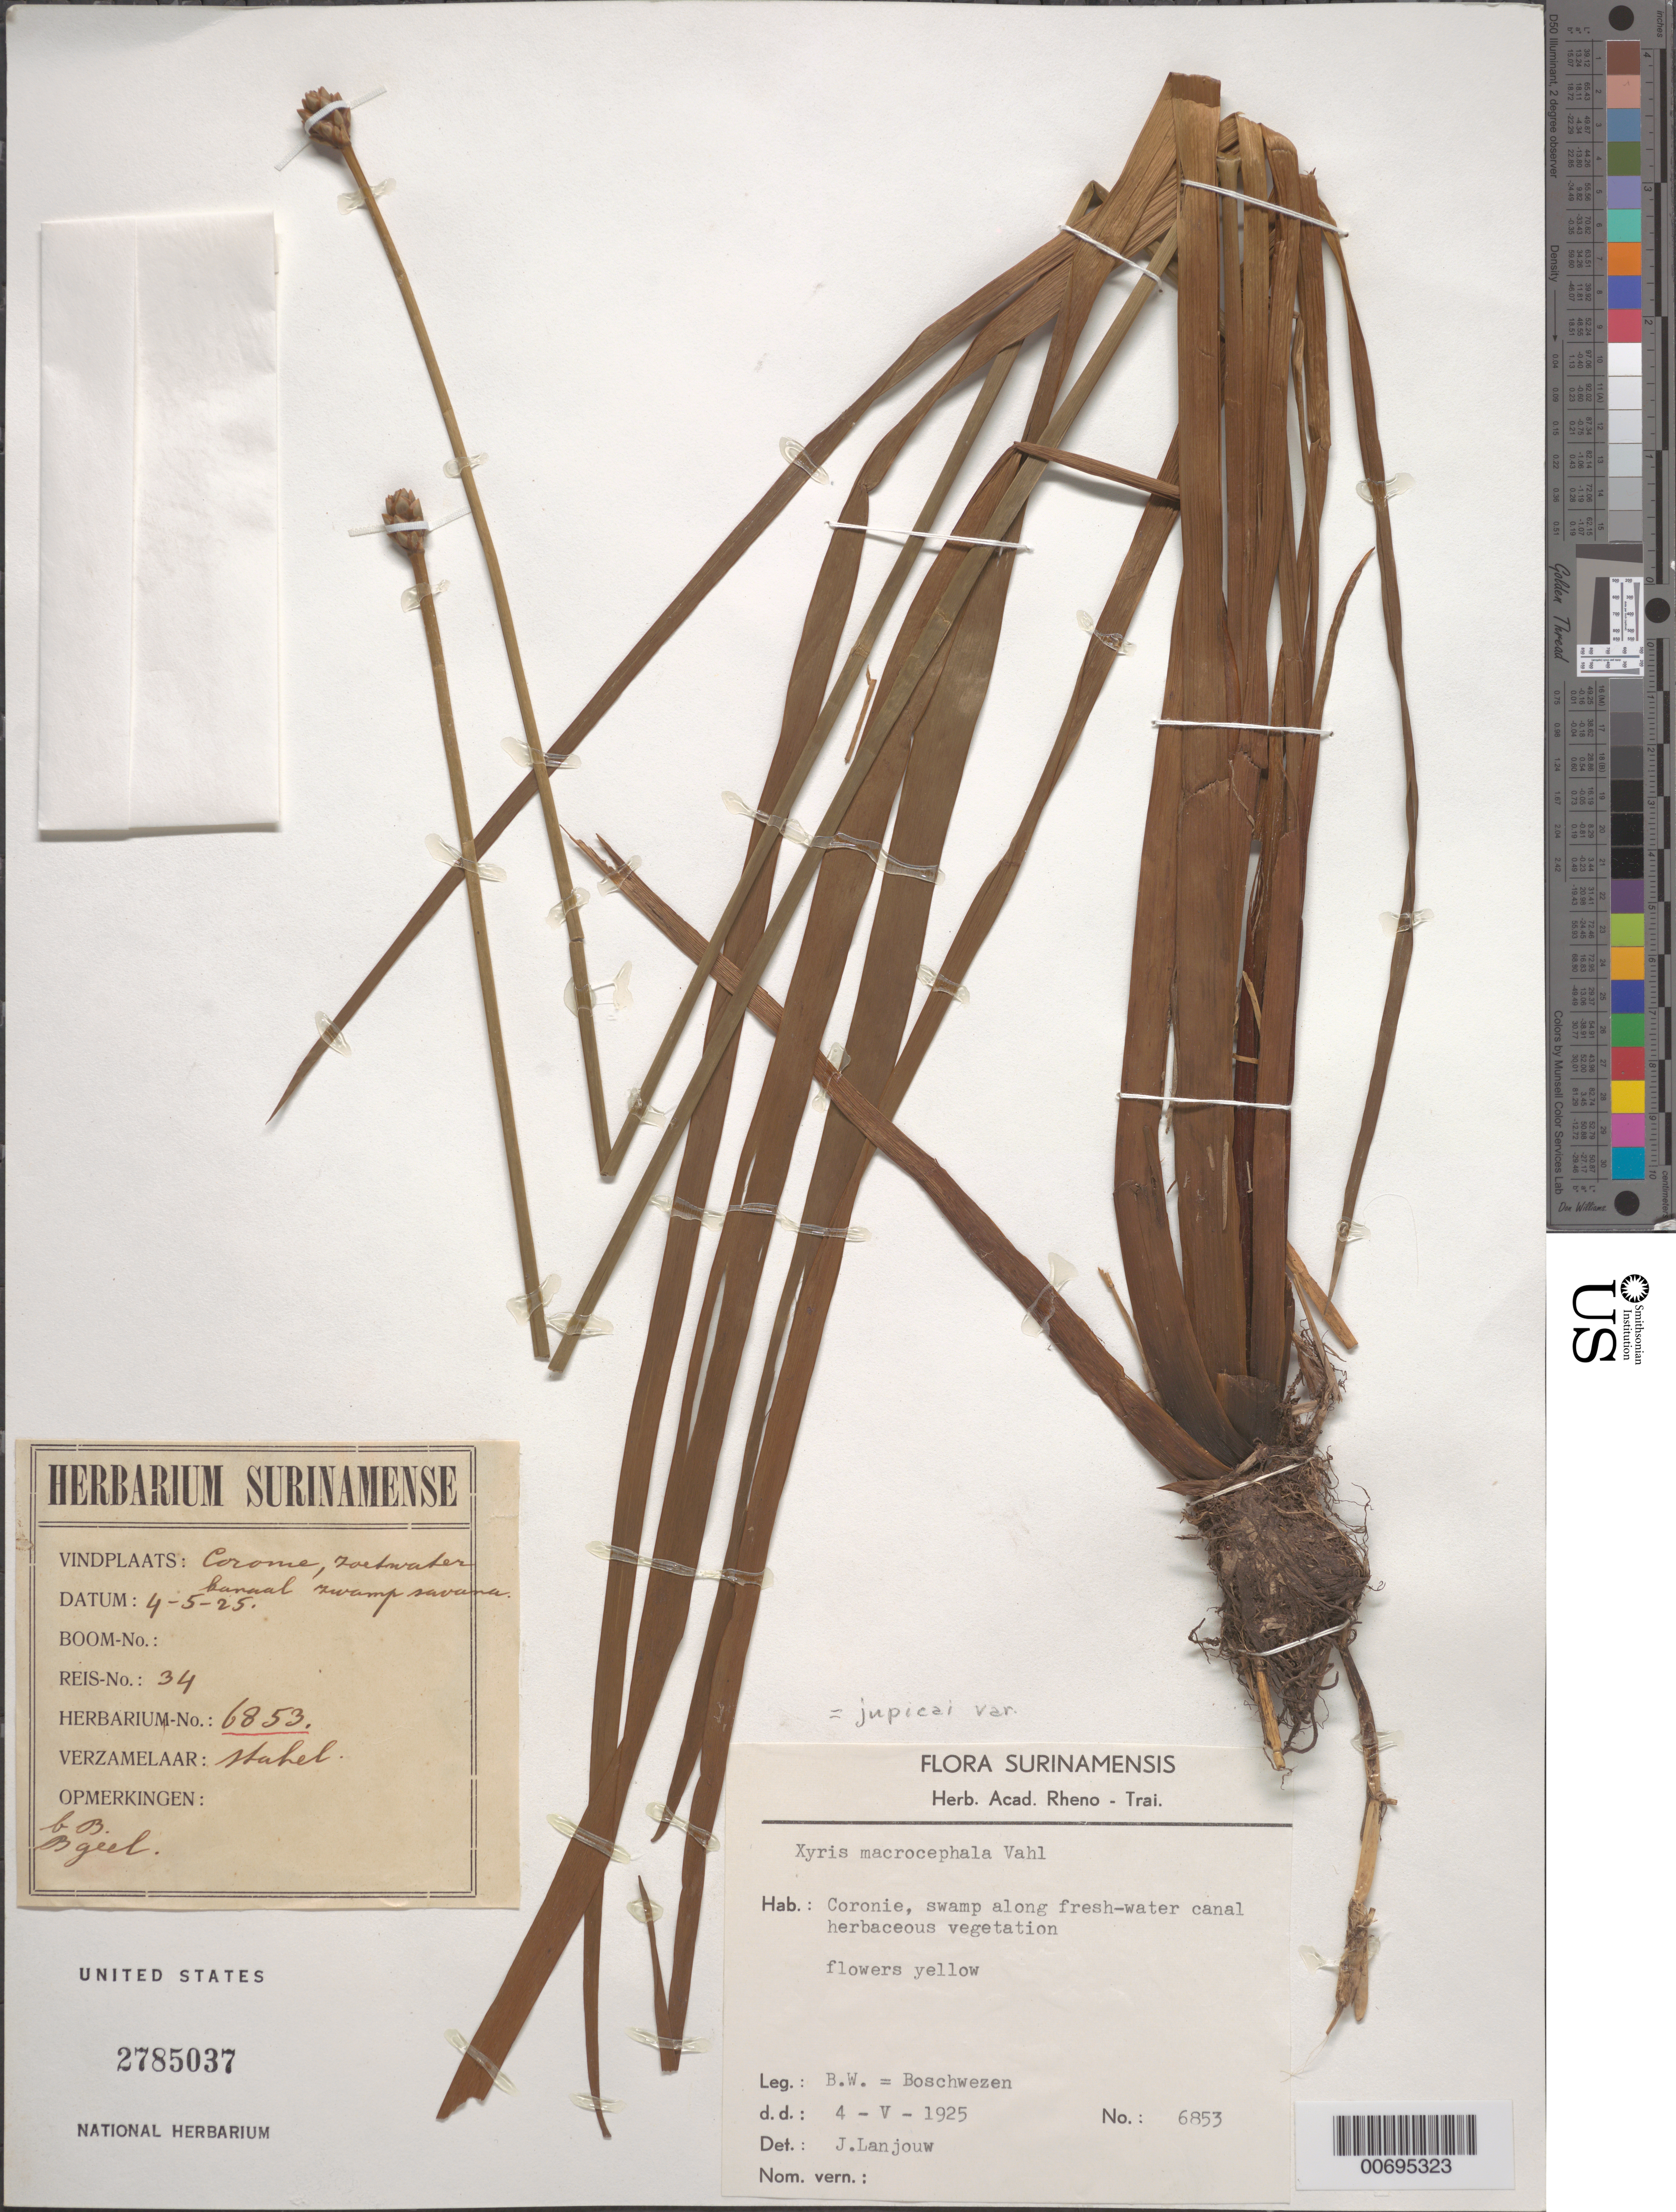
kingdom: Plantae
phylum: Tracheophyta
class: Liliopsida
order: Poales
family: Xyridaceae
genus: Xyris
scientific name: Xyris macrocephala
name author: Vahl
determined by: Lanjouw, J.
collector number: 6853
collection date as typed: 4-May-25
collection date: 1925-05-04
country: Suriname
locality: Coronie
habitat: Swamp along fresh-water canal, herbaceous vegetation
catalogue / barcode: US 2785037